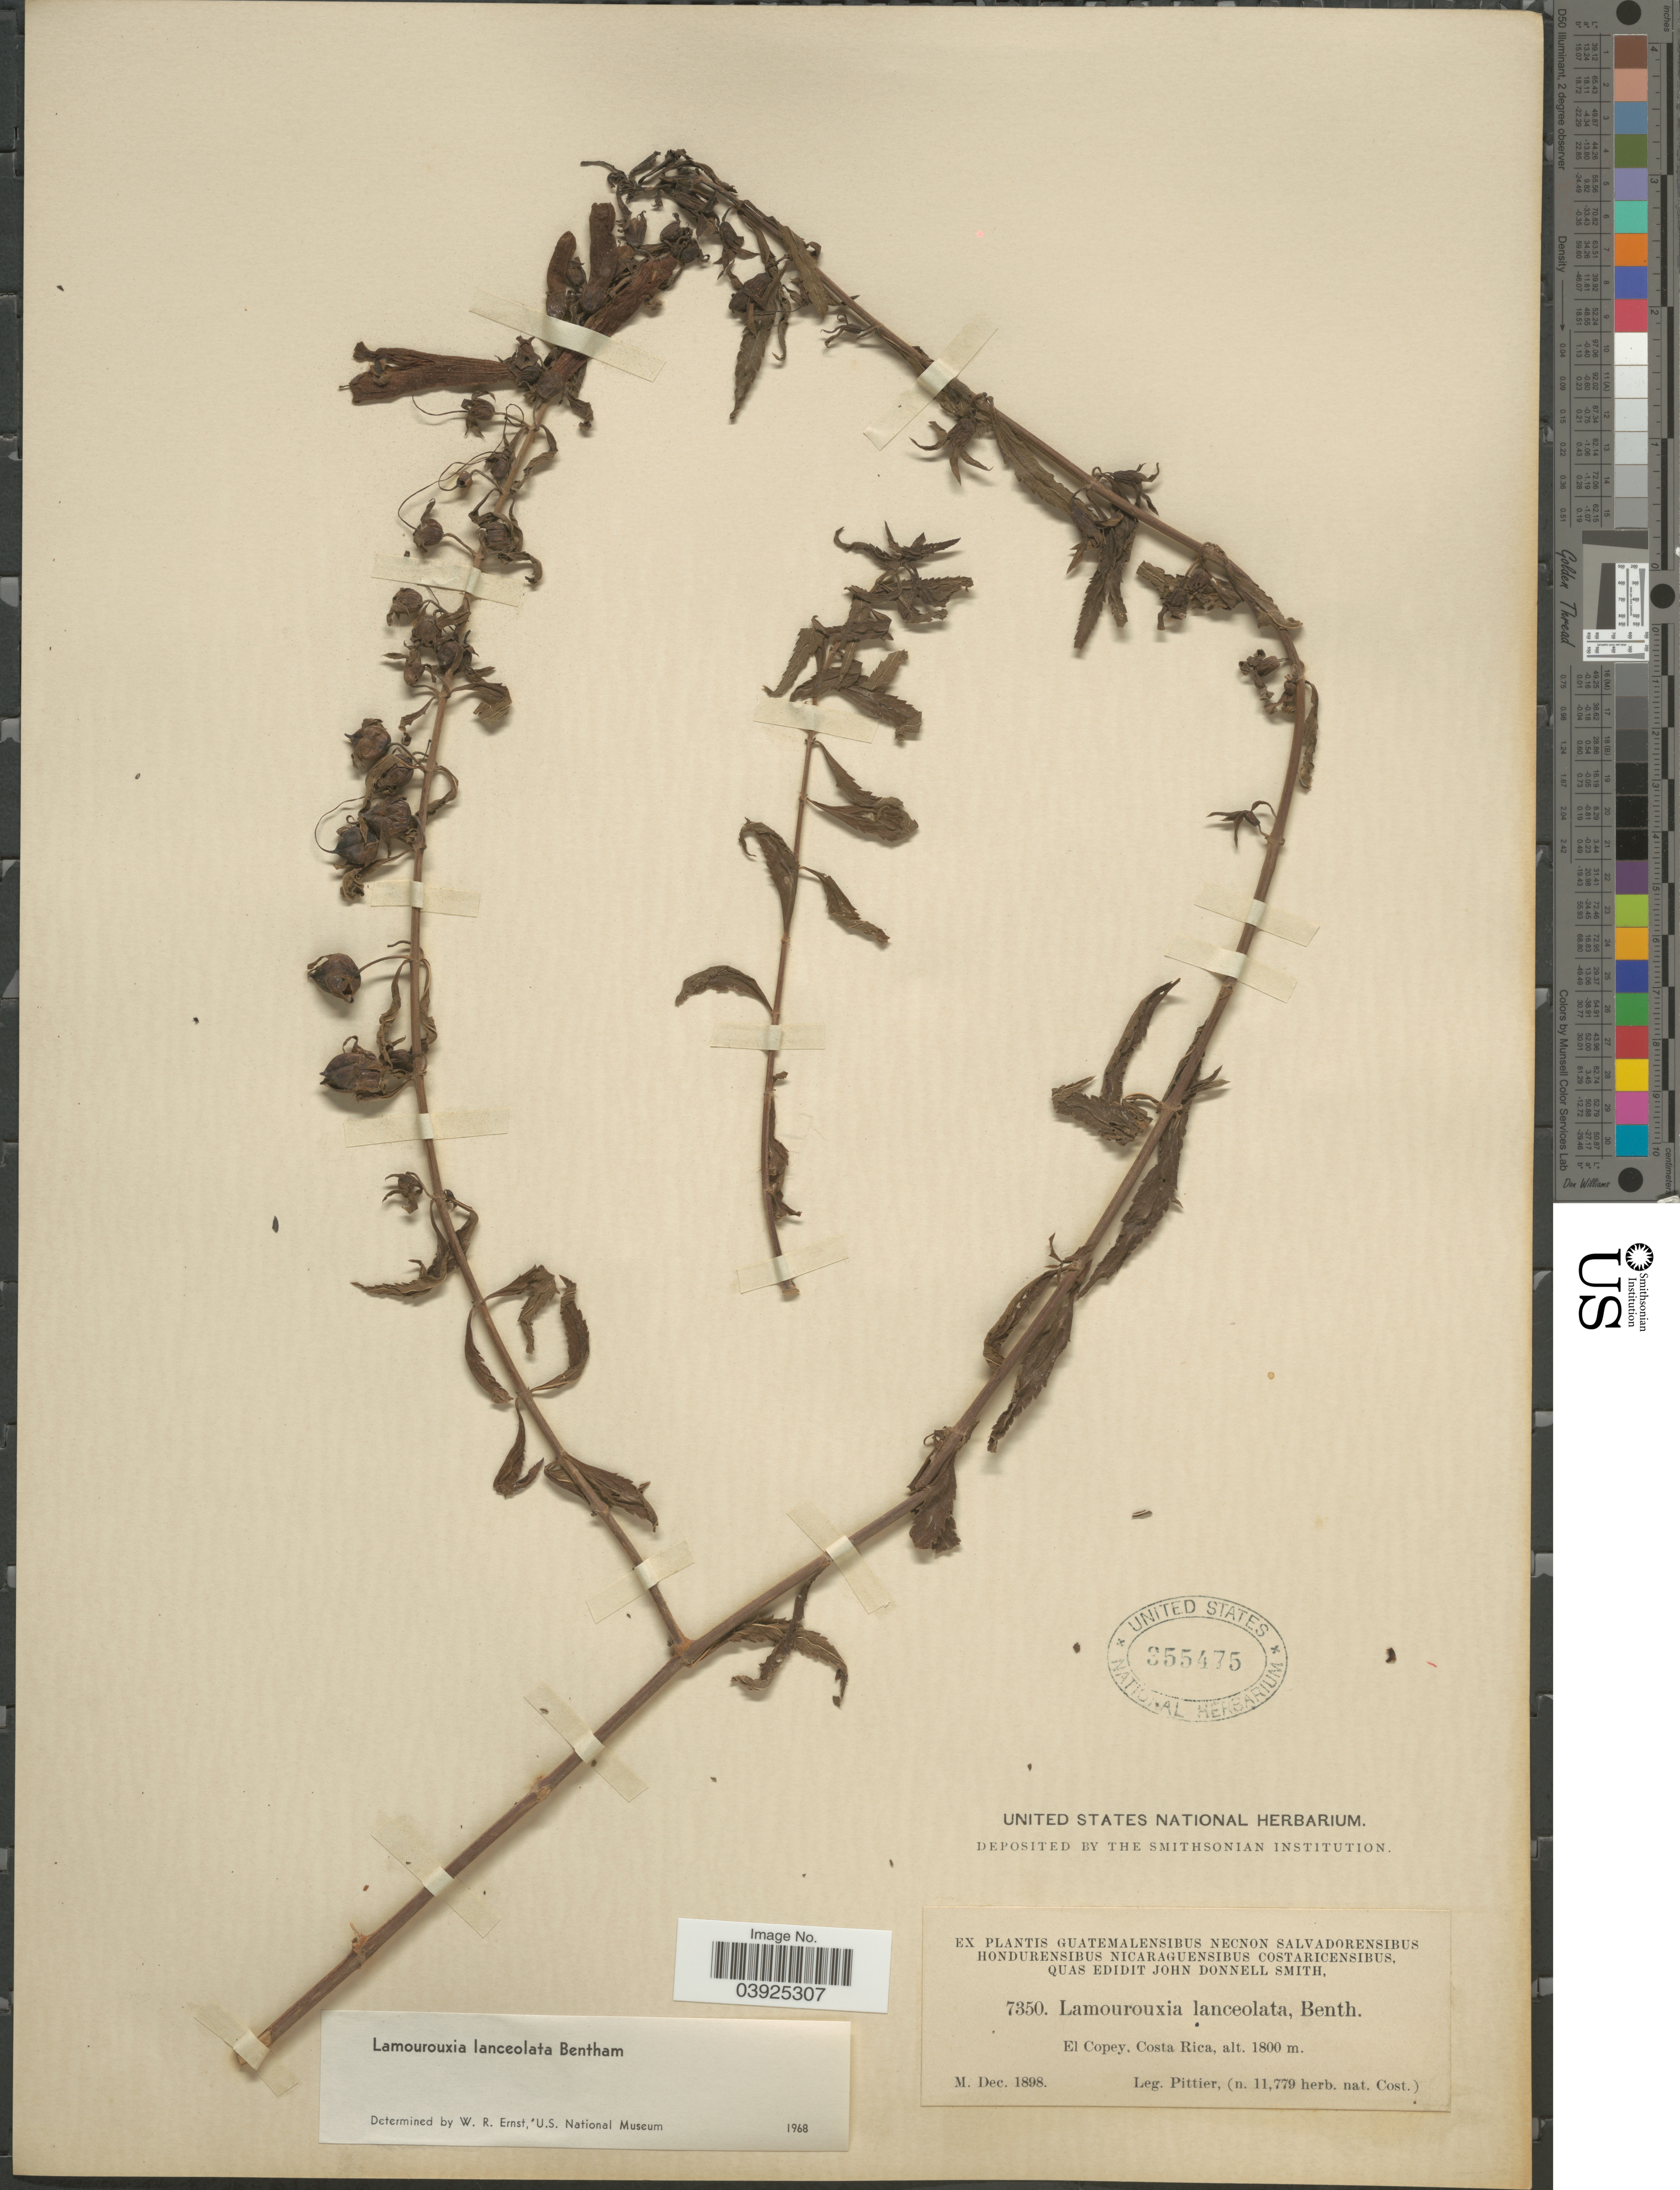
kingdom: Plantae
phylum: Tracheophyta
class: Magnoliopsida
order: Lamiales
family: Orobanchaceae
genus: Lamourouxia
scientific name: Lamourouxia lanceolata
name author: Benth.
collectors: Pittier, --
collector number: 7350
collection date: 1898-12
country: Costa Rica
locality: El Copey.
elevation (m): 1800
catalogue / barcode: US 355475